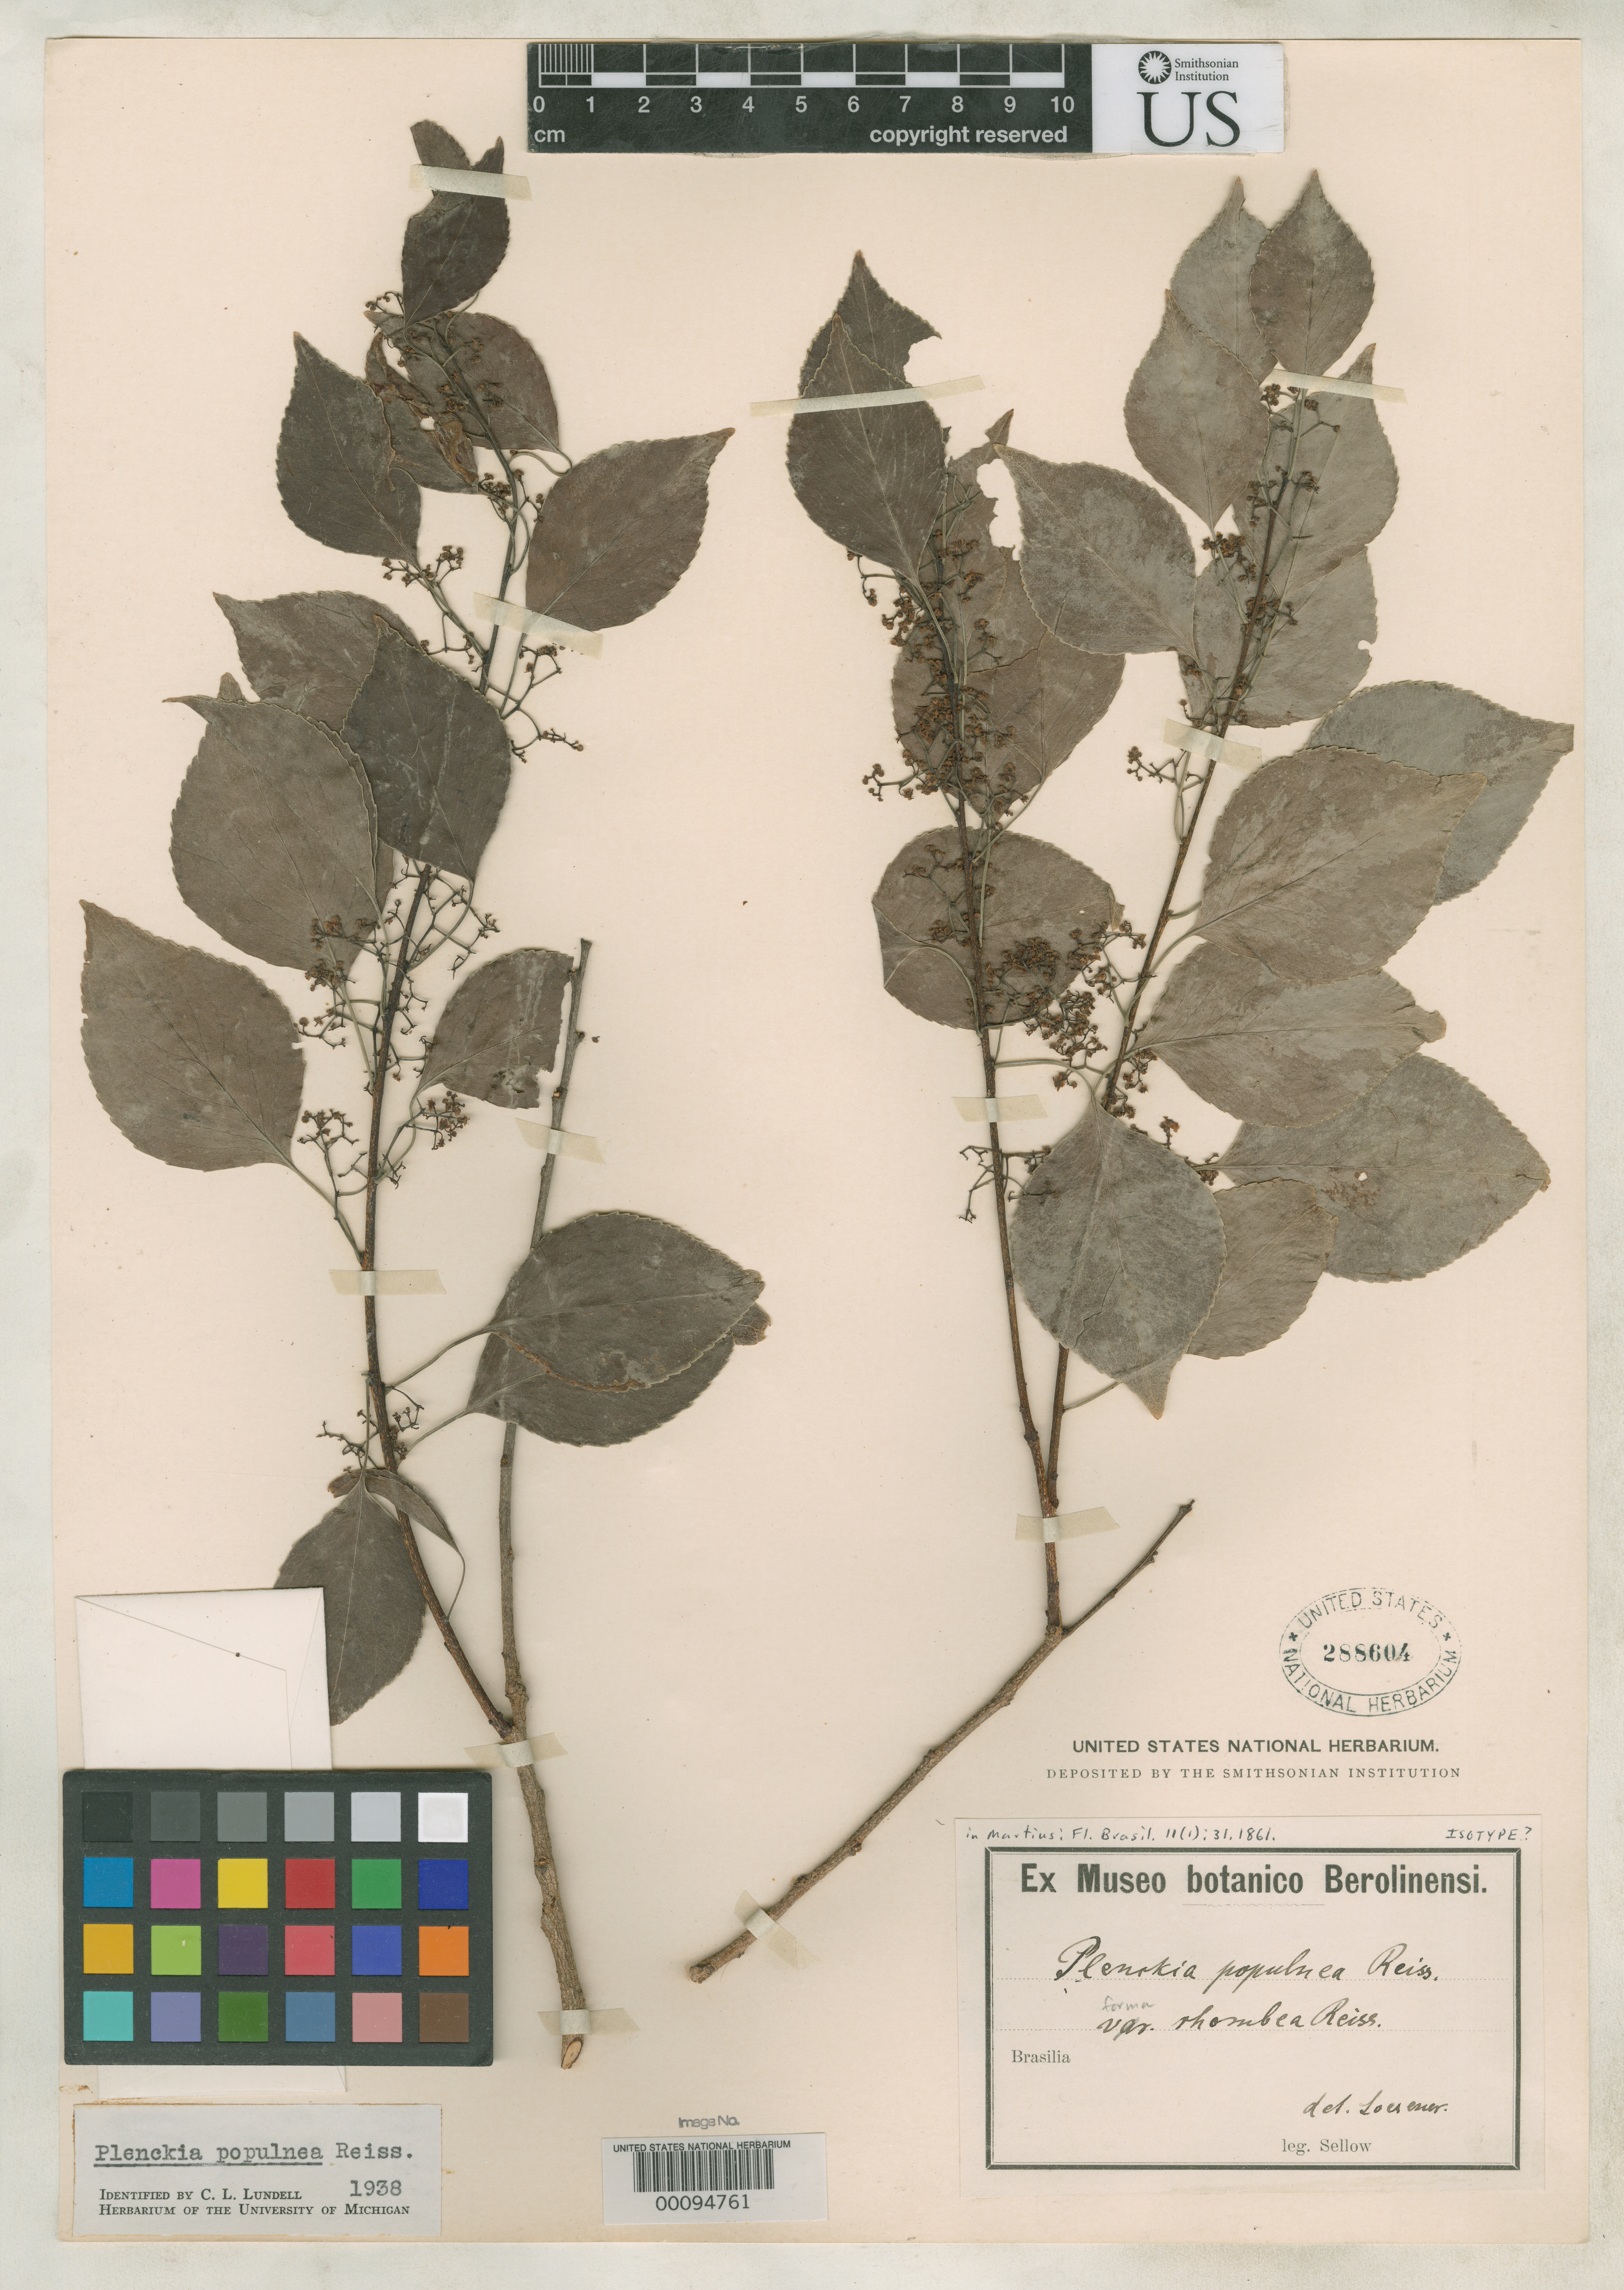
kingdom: Plantae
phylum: Tracheophyta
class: Magnoliopsida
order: Celastrales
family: Celastraceae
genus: Plenckia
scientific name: Plenckia populnea f. rhombea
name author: Reissek in Mart.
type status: Isotype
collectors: F. Sellow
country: Brazil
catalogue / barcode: US 288604